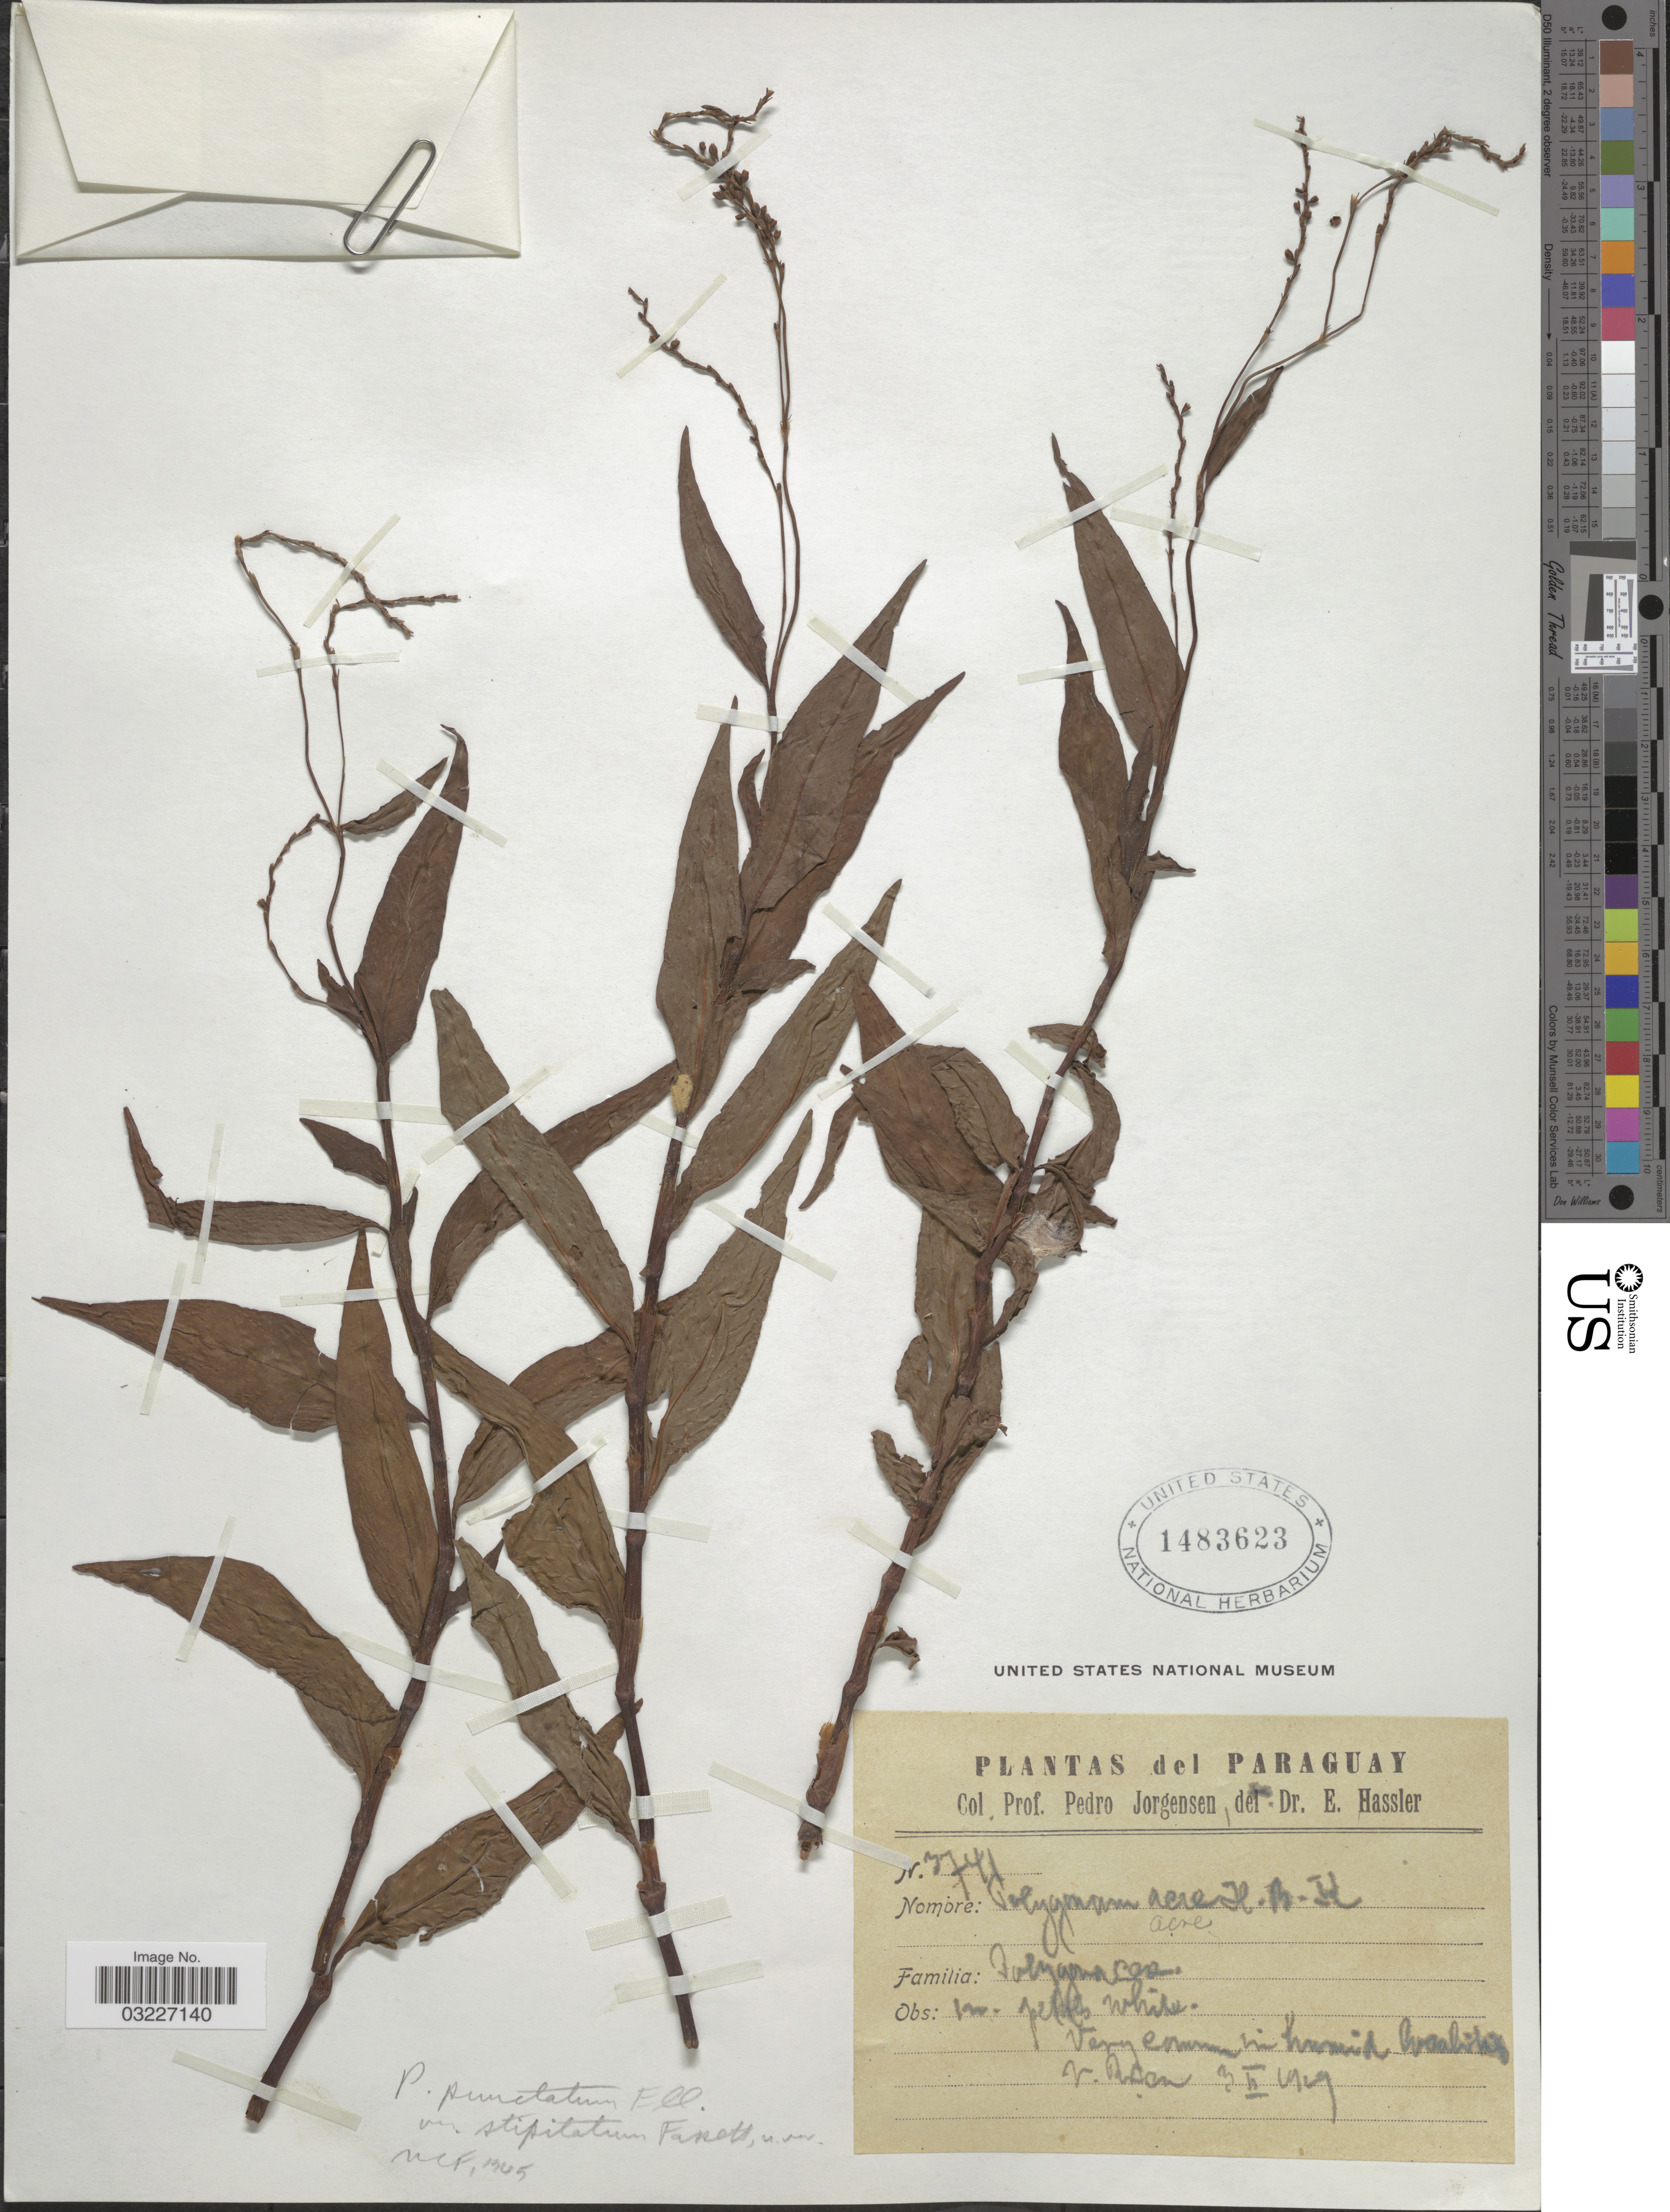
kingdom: Plantae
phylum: Tracheophyta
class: Magnoliopsida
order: Caryophyllales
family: Polygonaceae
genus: Persicaria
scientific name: Persicaria punctata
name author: (Elliott) Small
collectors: P. Jörgensen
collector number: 3741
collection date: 1929-02-03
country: Paraguay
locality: V. Rica.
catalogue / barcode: US 1483623